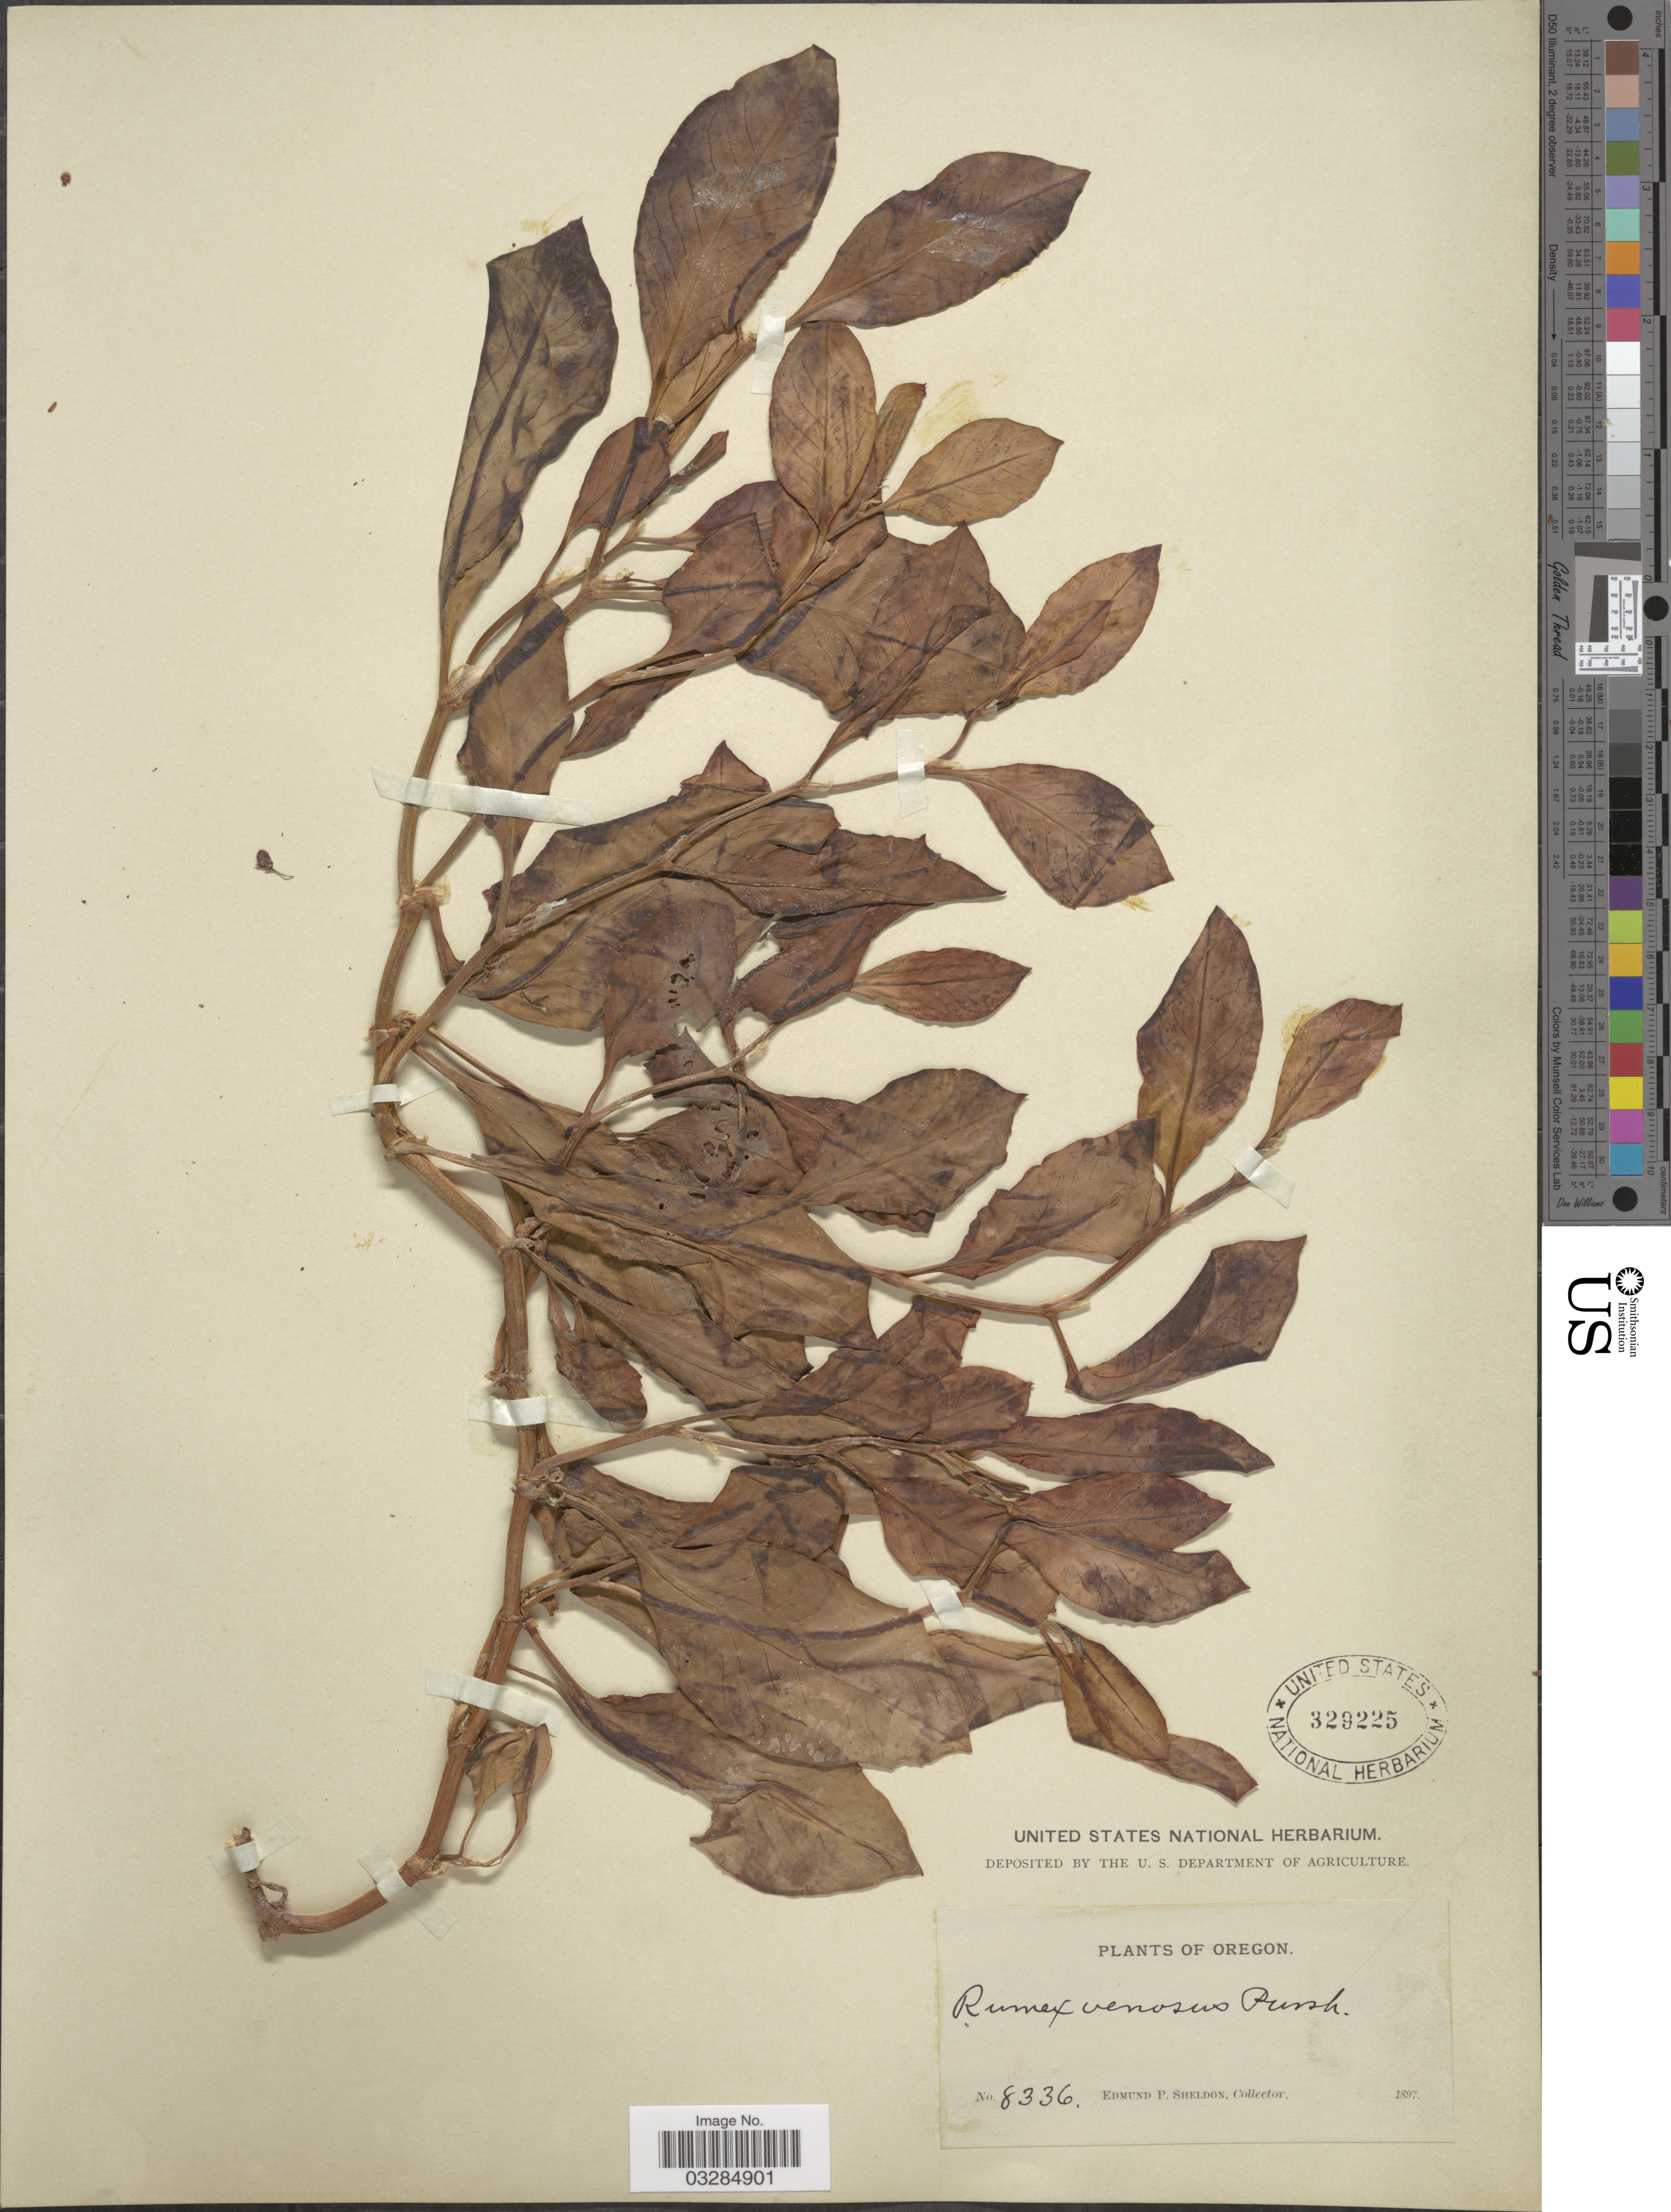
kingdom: Plantae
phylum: Tracheophyta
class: Magnoliopsida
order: Caryophyllales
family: Polygonaceae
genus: Rumex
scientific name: Rumex venosus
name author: Pursh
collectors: E. P. Sheldon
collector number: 8336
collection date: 1897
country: United States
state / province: Oregon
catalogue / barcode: US 329225